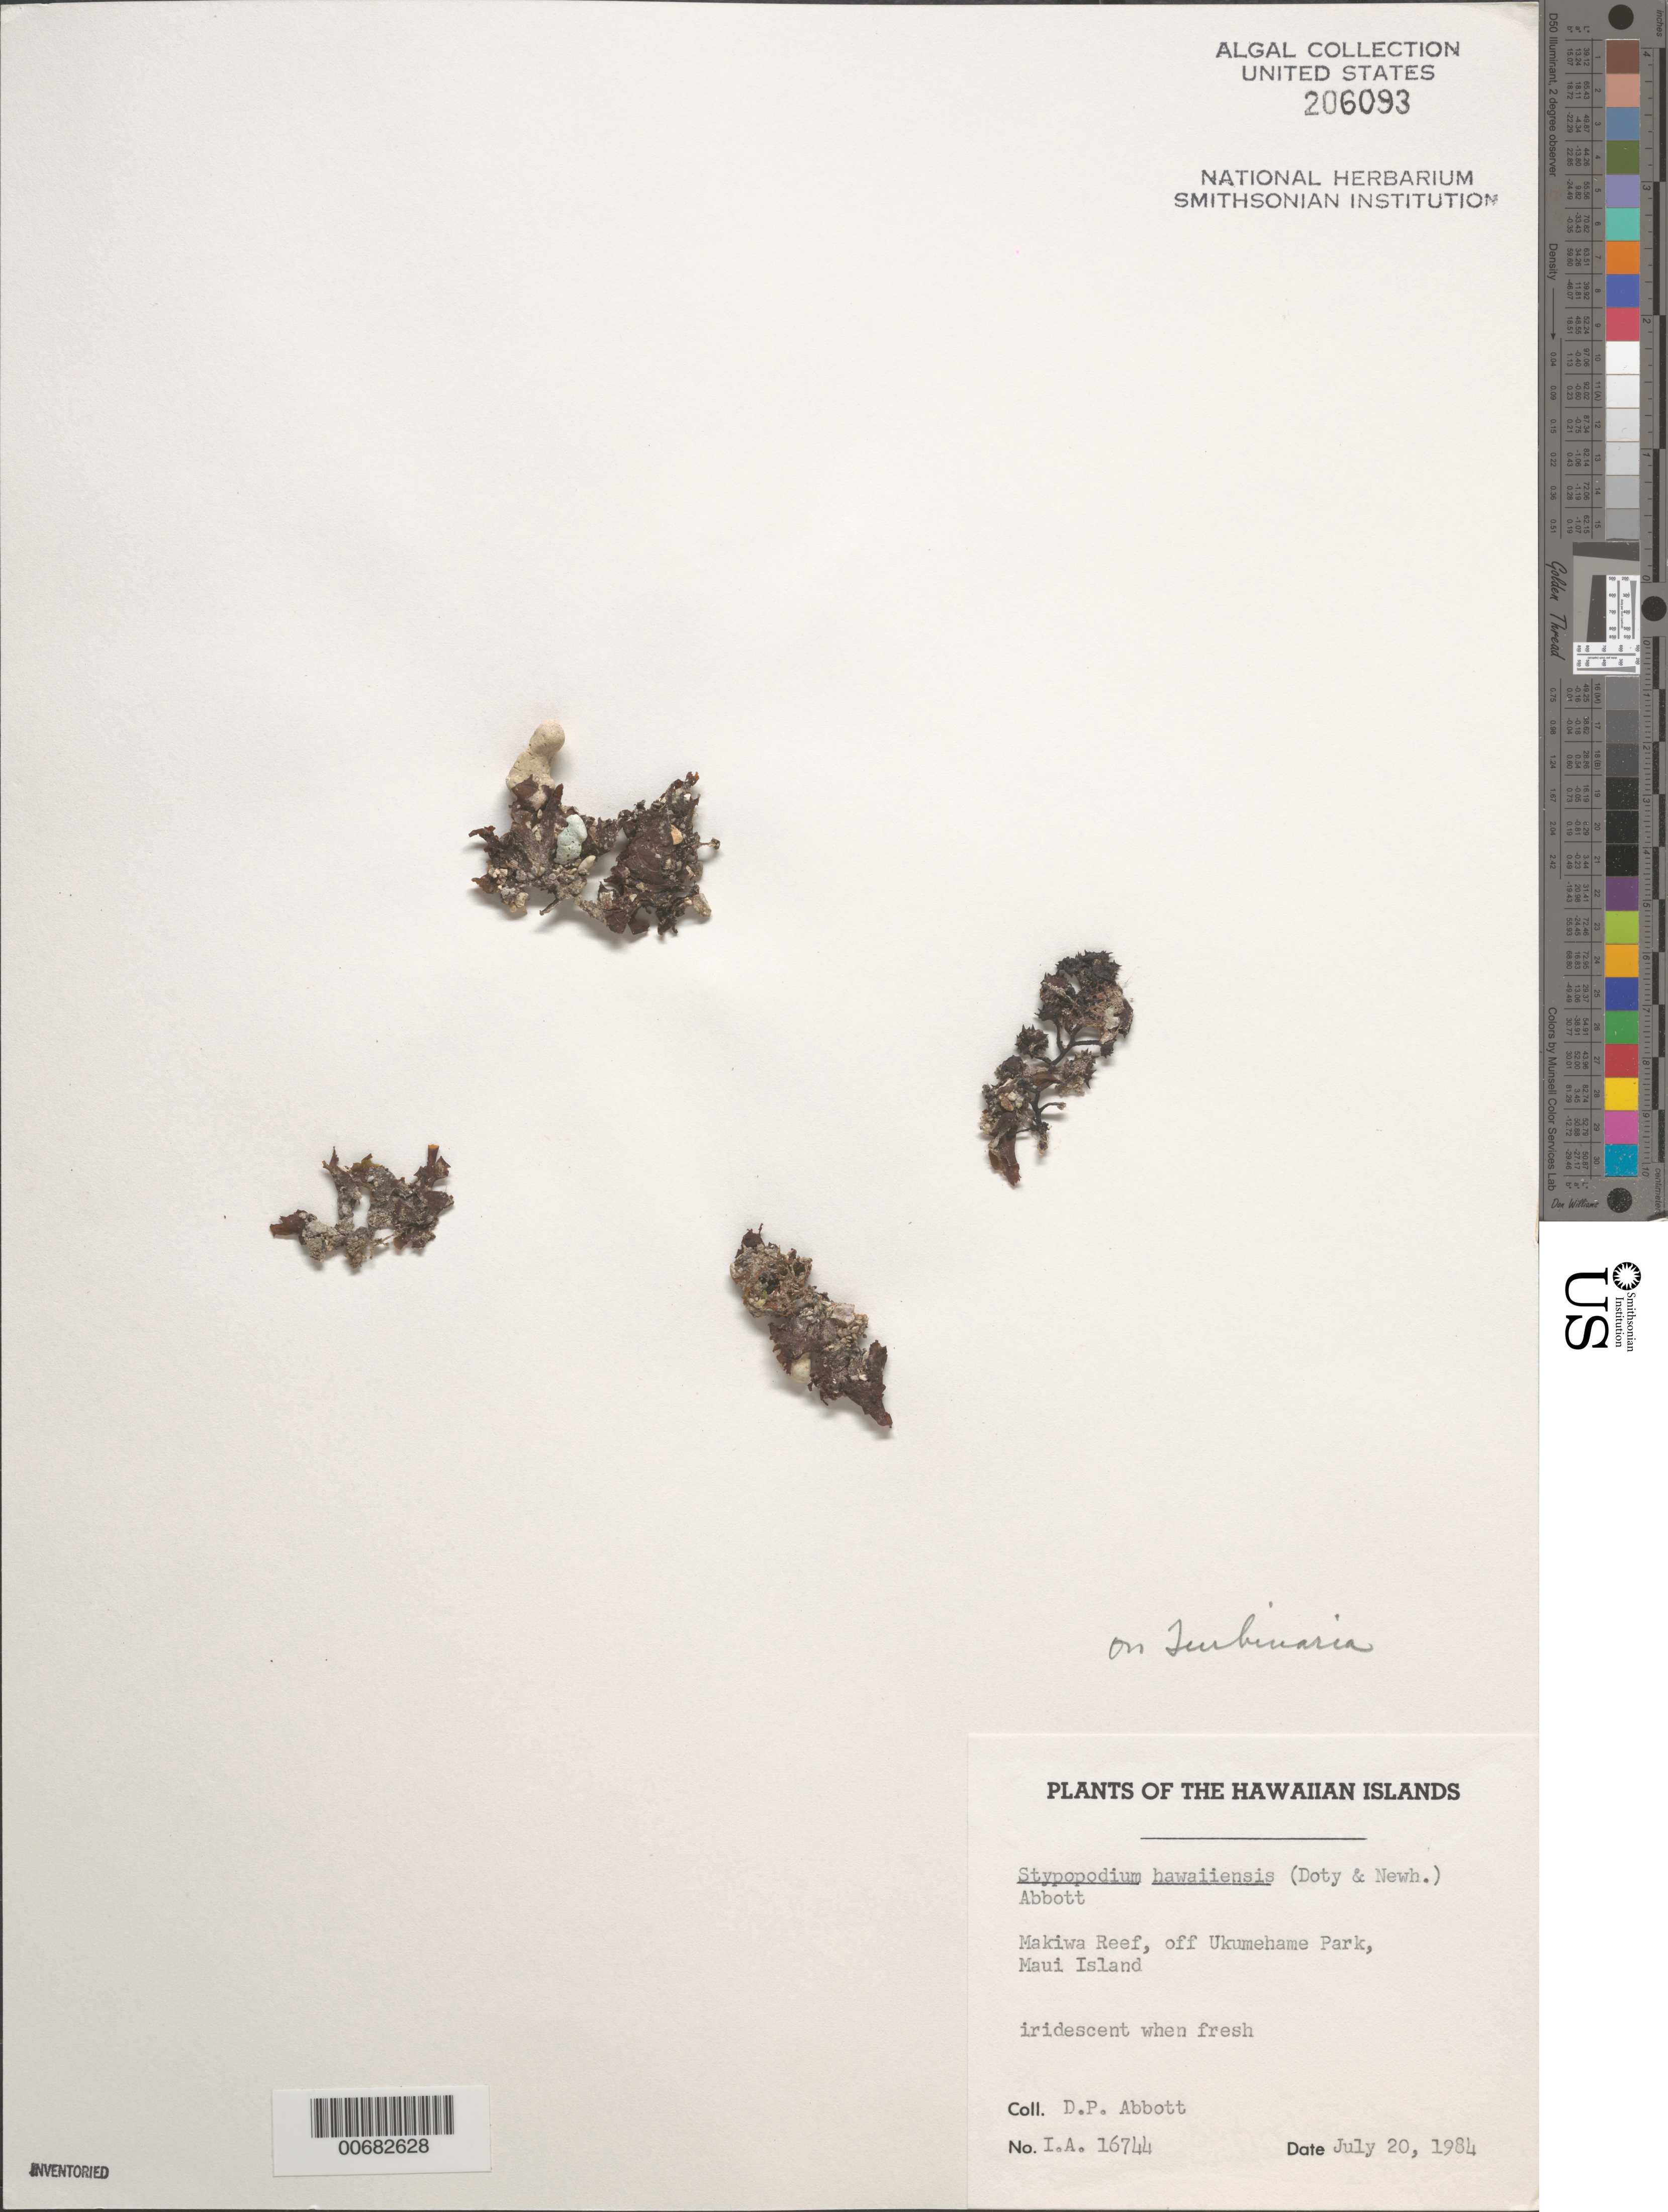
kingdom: Chromista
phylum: Ochrophyta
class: Phaeophyceae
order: Dictyotales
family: Dictyotaceae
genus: Stypopodium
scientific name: Stypopodium flabelliforme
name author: Weber Bosse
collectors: D. P. Abbott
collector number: IAA 16744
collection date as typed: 20 Jul 1984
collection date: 1984-07-20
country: United States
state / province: Hawaii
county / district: Maui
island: Maui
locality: Makiwa Reef, off Ukumehame Park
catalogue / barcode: US 206093